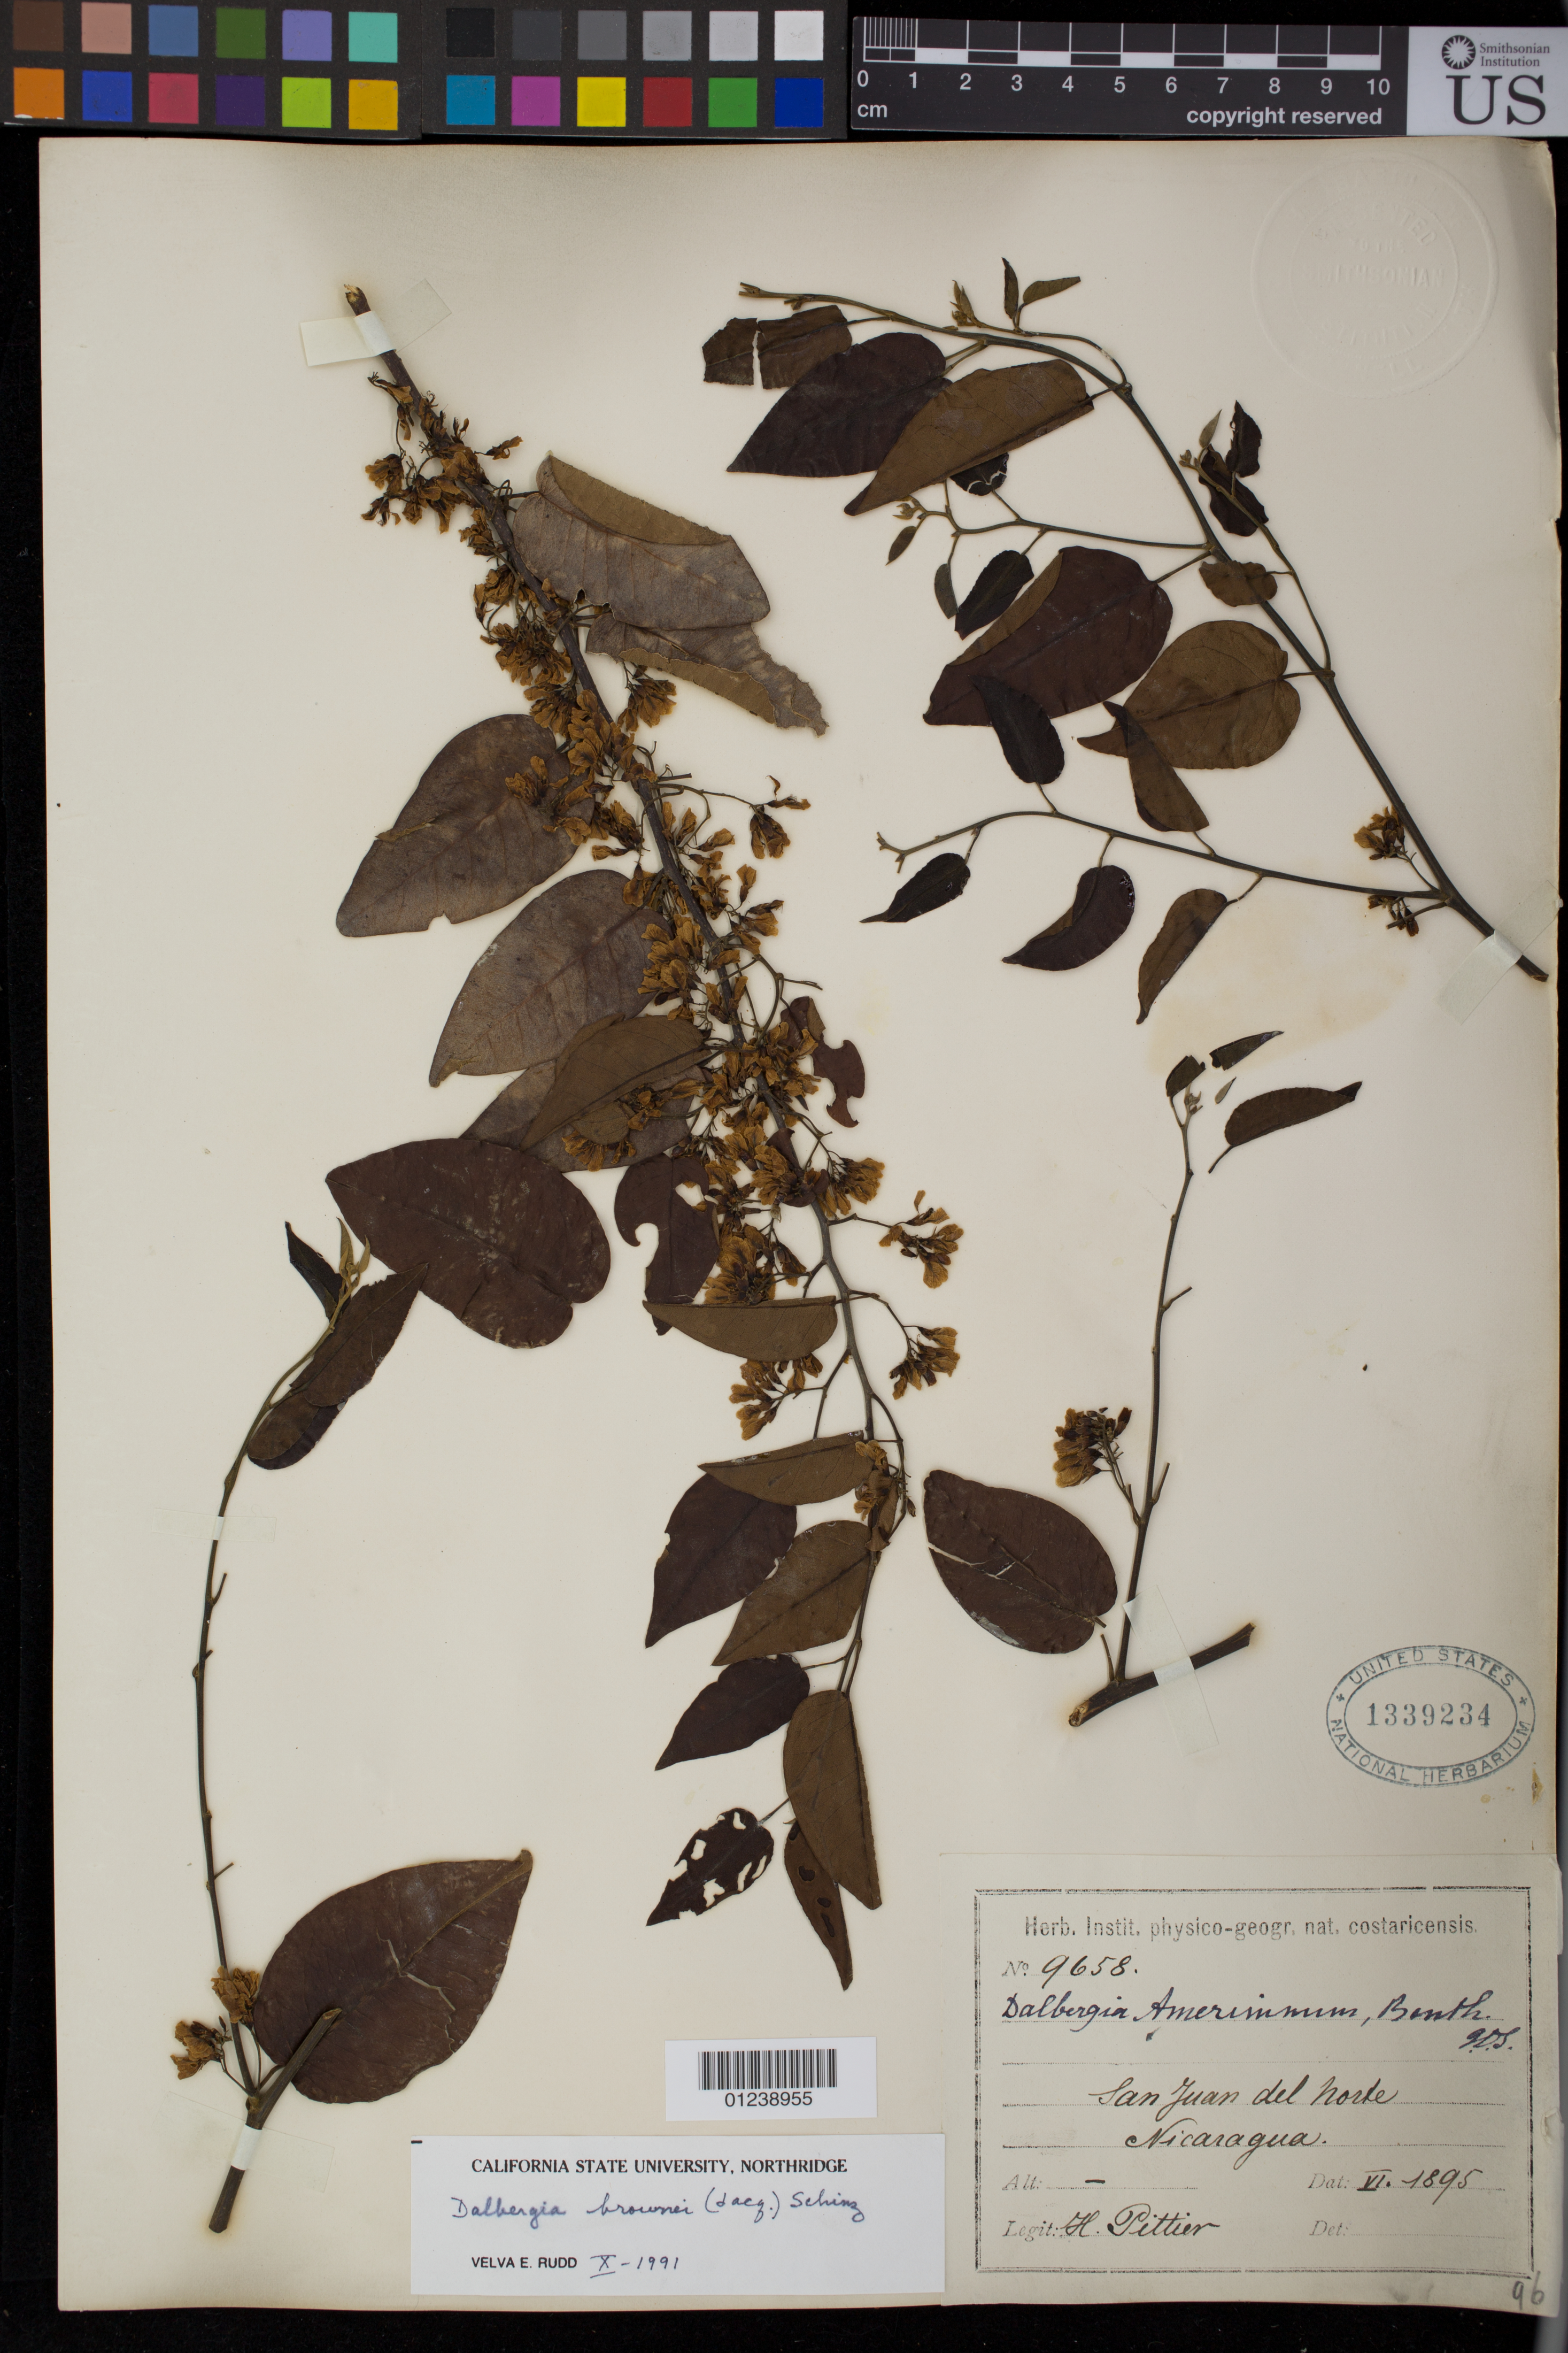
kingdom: Plantae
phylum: Tracheophyta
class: Magnoliopsida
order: Fabales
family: Fabaceae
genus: Dalbergia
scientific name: Dalbergia brownei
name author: (Jacq.) Schinz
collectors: H. F. Pittier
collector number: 9658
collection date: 1895-06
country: Nicaragua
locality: San Juan del Norte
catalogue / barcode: US 1339234